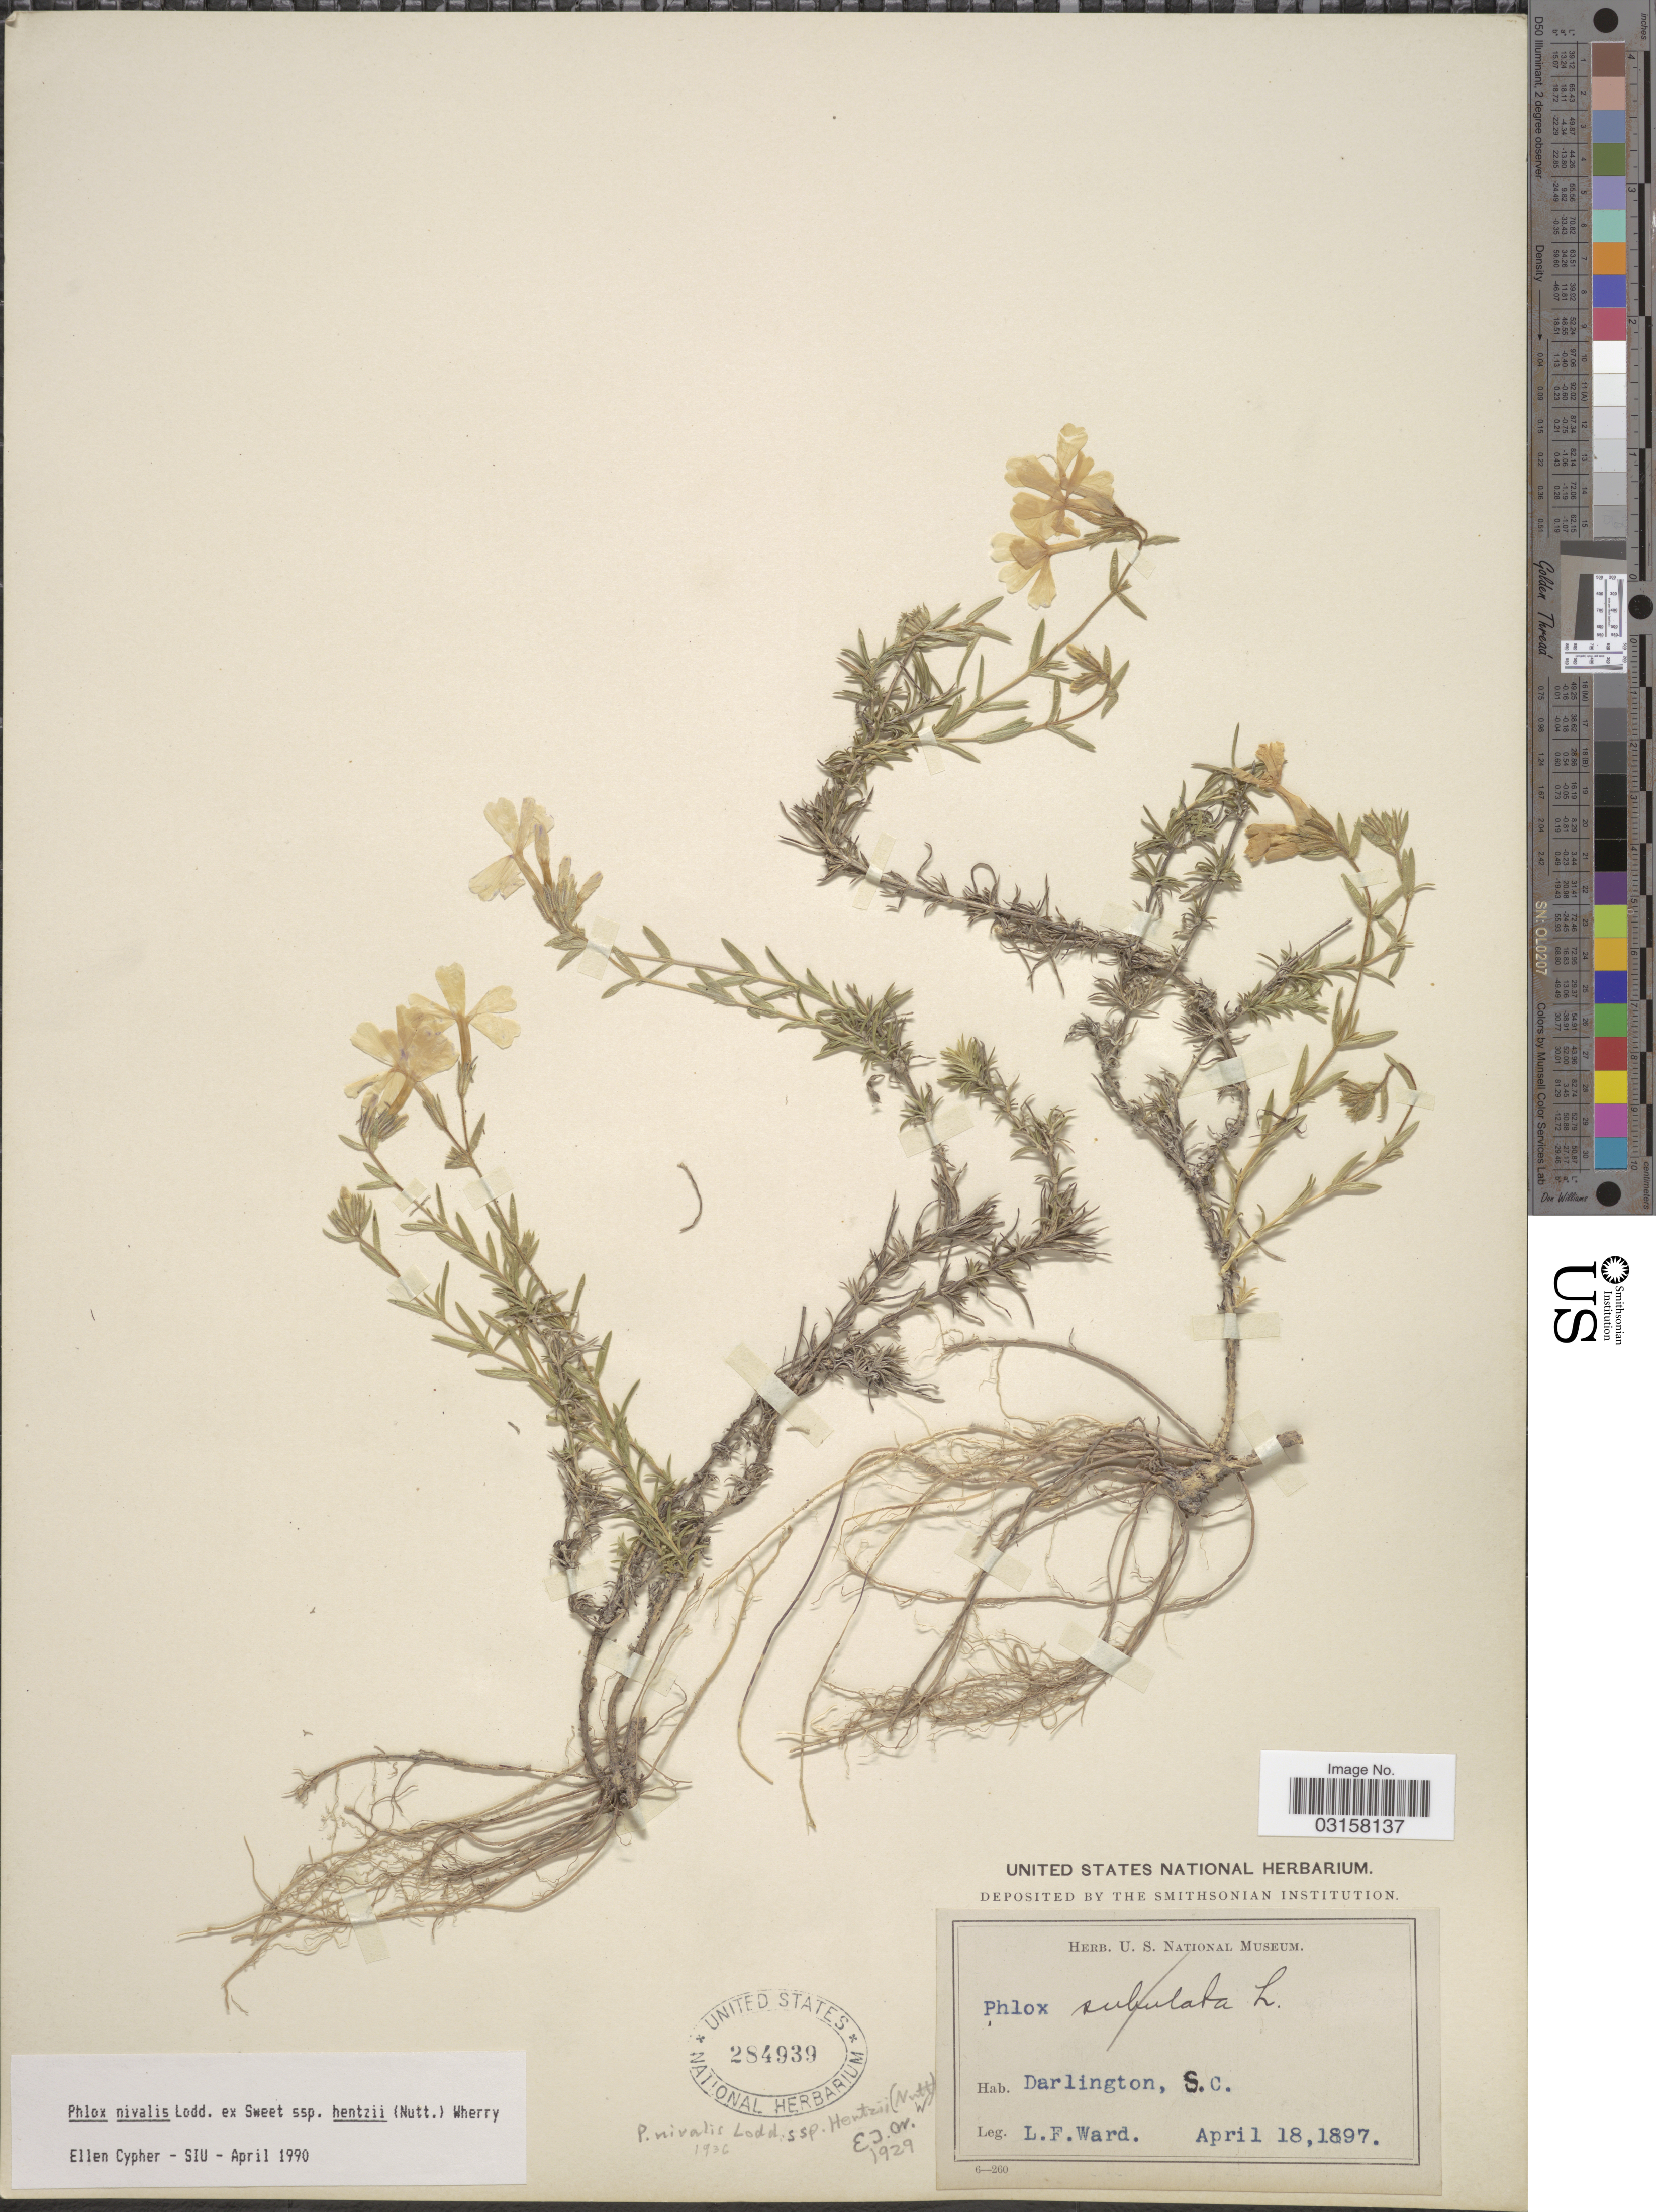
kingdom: Plantae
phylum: Tracheophyta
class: Magnoliopsida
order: Ericales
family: Polemoniaceae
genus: Phlox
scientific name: Phlox nivalis subsp. nivalis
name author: Lodd. ex Sweet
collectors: L. Ward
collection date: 1897-04-18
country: United States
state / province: South Carolina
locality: Darlington.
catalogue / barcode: US 284939